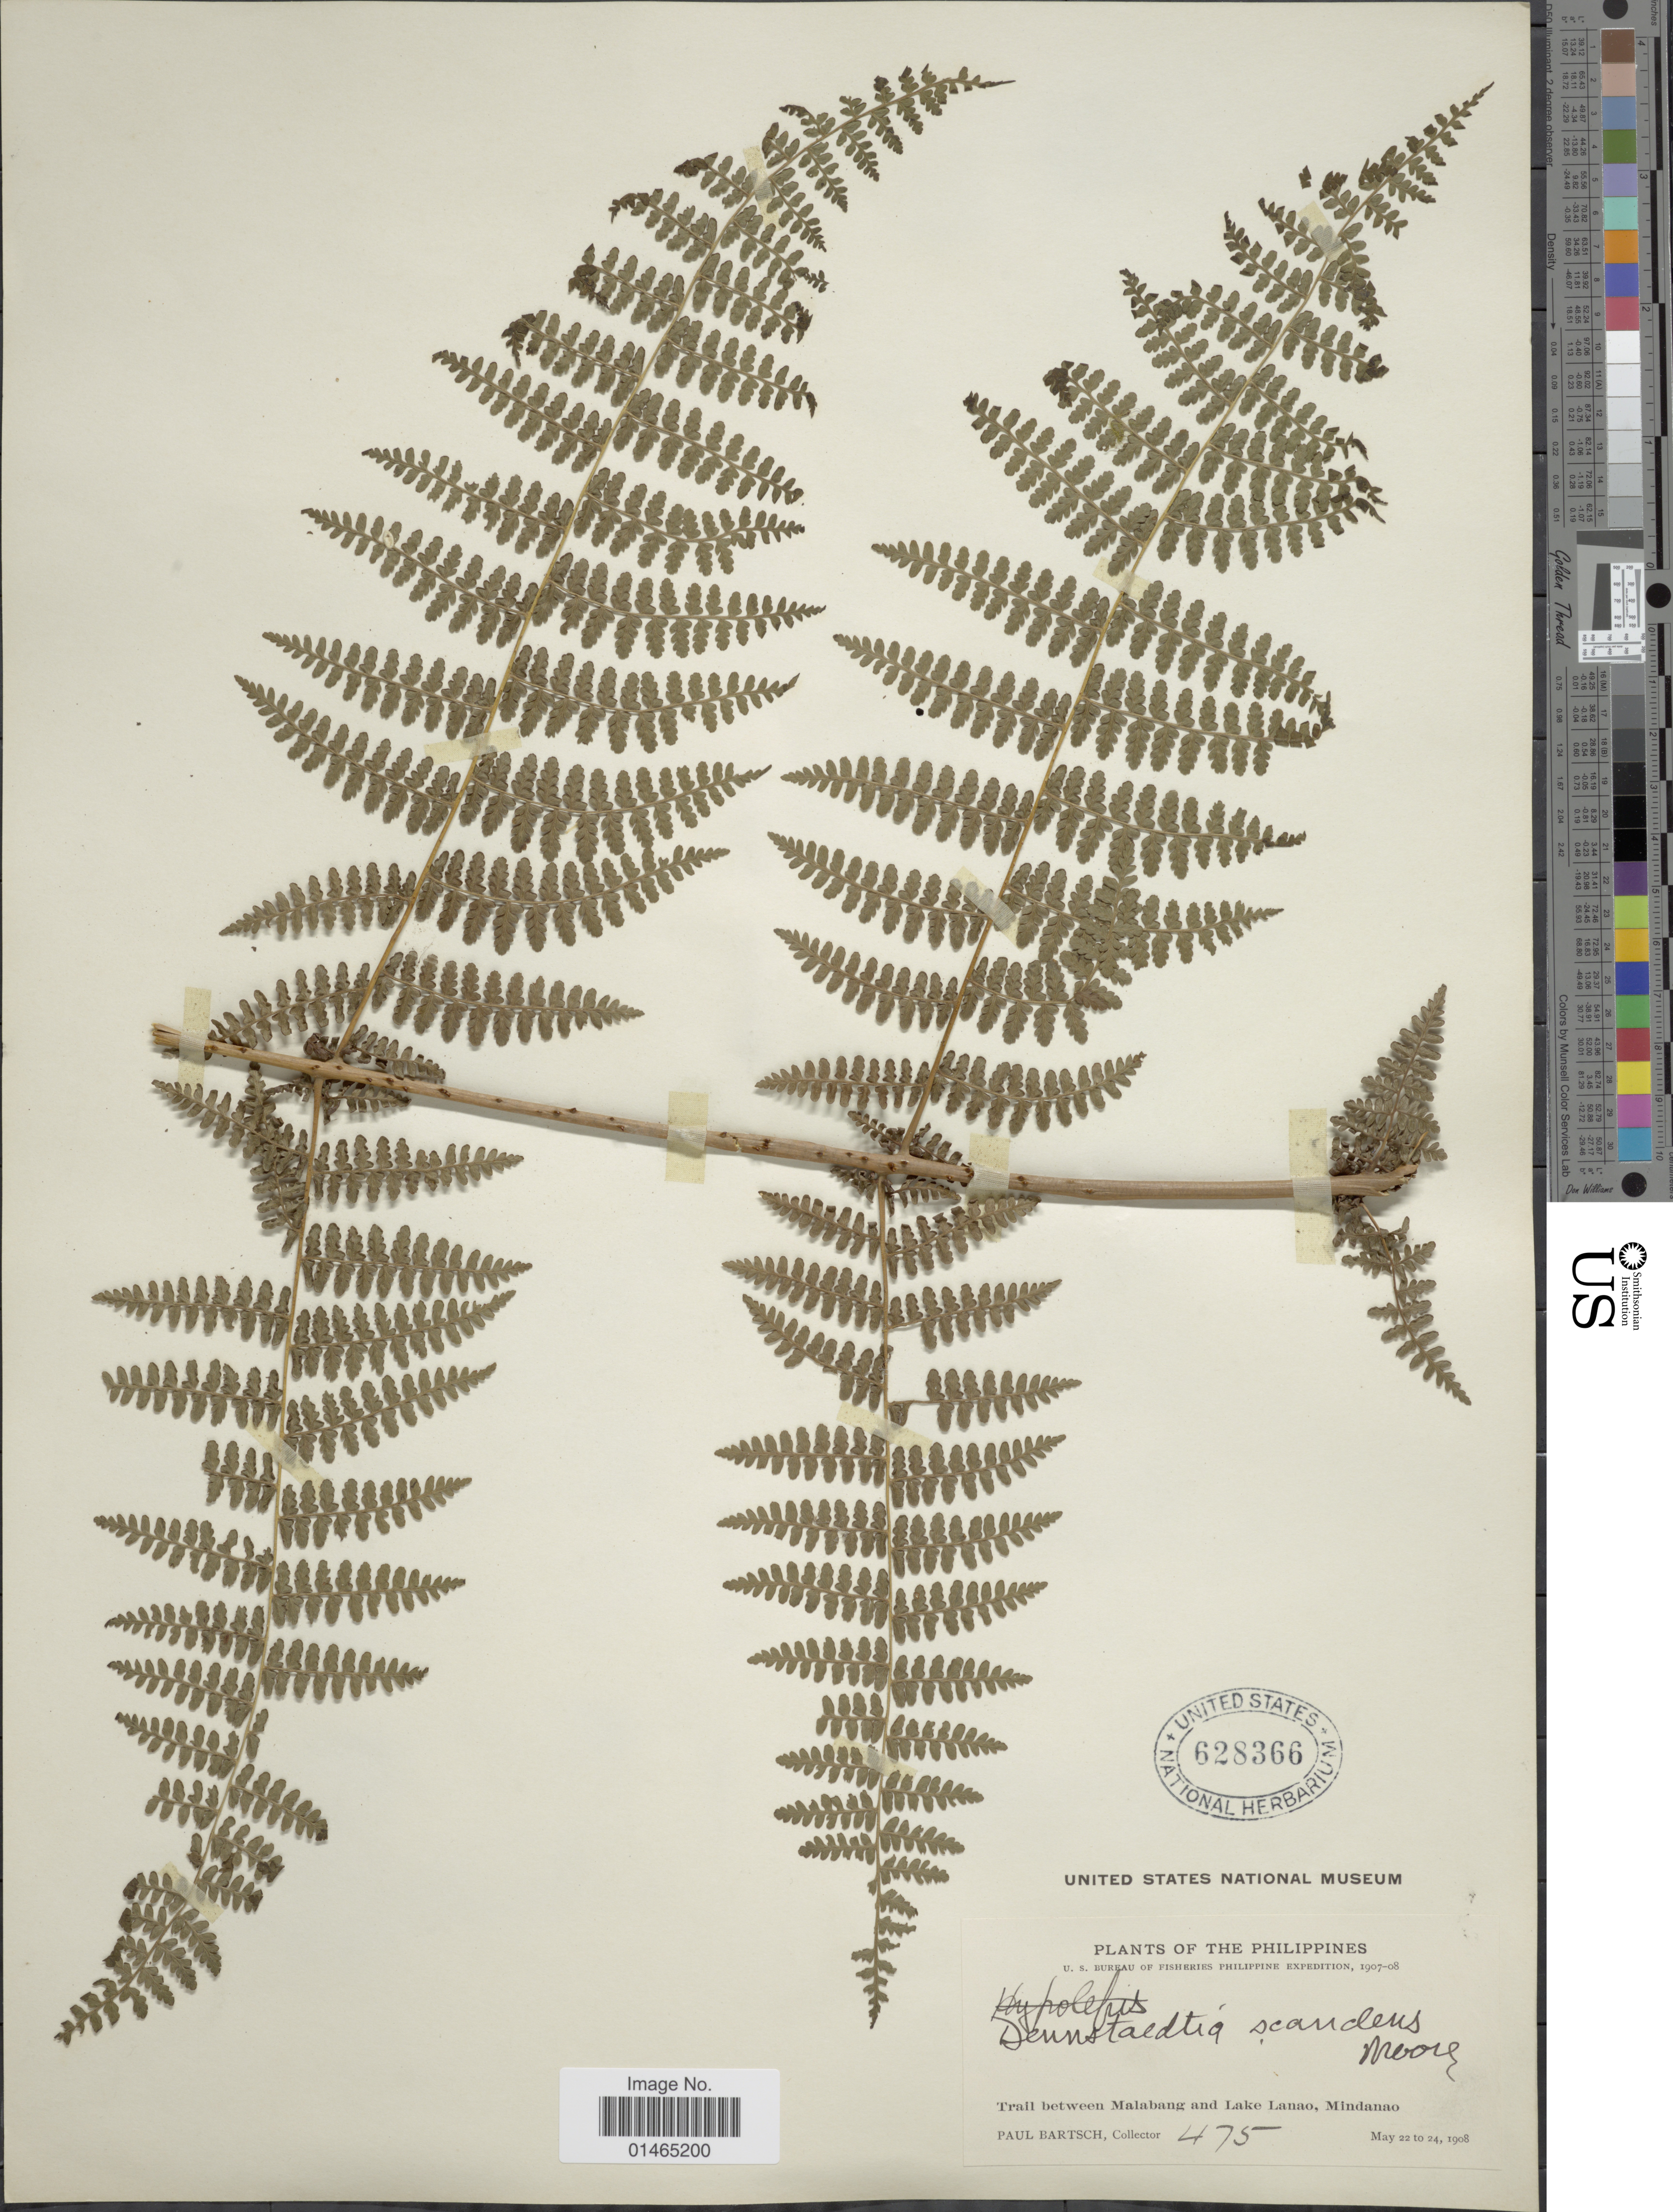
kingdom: Plantae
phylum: Tracheophyta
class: Polypodiopsida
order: Polypodiales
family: Dennstaedtiaceae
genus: Dennstaedtia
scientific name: Dennstaedtia scandens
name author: (Blume) S. Moore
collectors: P. Bartsch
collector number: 475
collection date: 1908-05-22/1908-05-24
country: Philippines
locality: Trail between Malabang and Lake Lanao, Mindanao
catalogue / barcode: US 628366